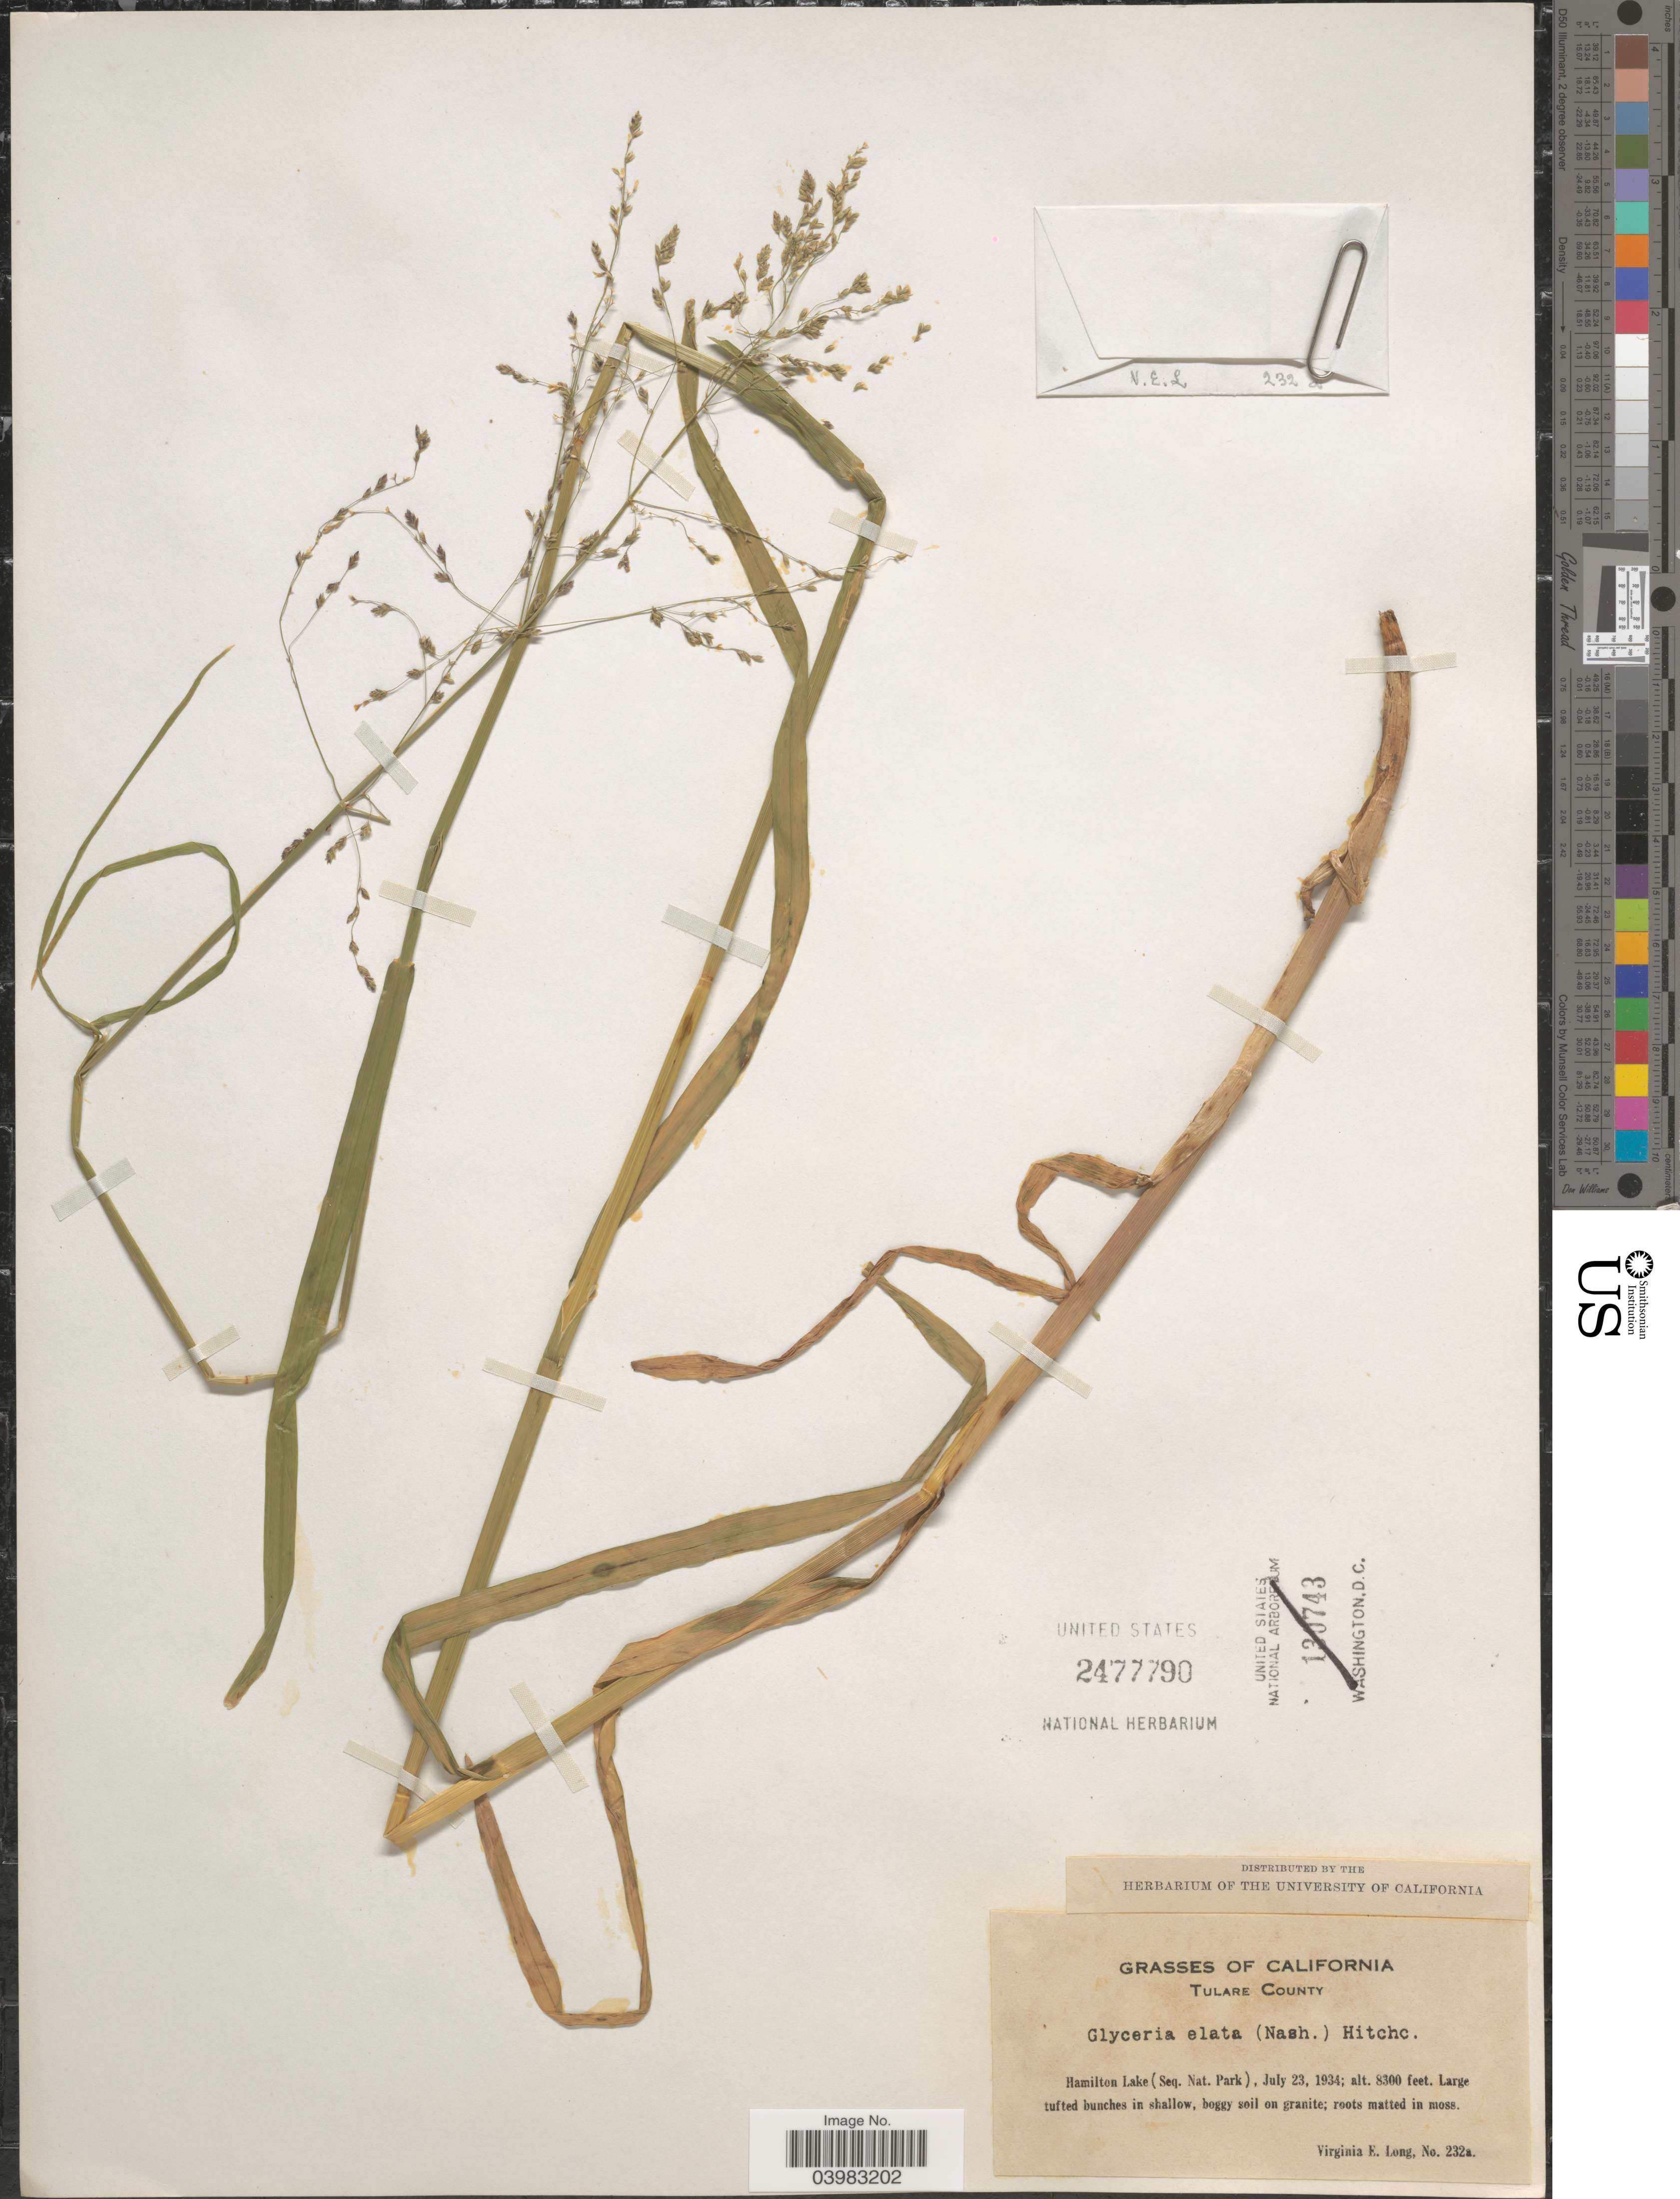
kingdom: Plantae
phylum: Tracheophyta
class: Liliopsida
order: Poales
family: Poaceae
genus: Glyceria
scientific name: Glyceria elata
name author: (Nash) M.E. Jones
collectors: V. Long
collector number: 232a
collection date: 1934-07-23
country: United States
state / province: California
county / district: Tulare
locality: Tulare County. Hamilton Lake (Seq. Nat. Park).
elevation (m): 2530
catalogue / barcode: US 2477790